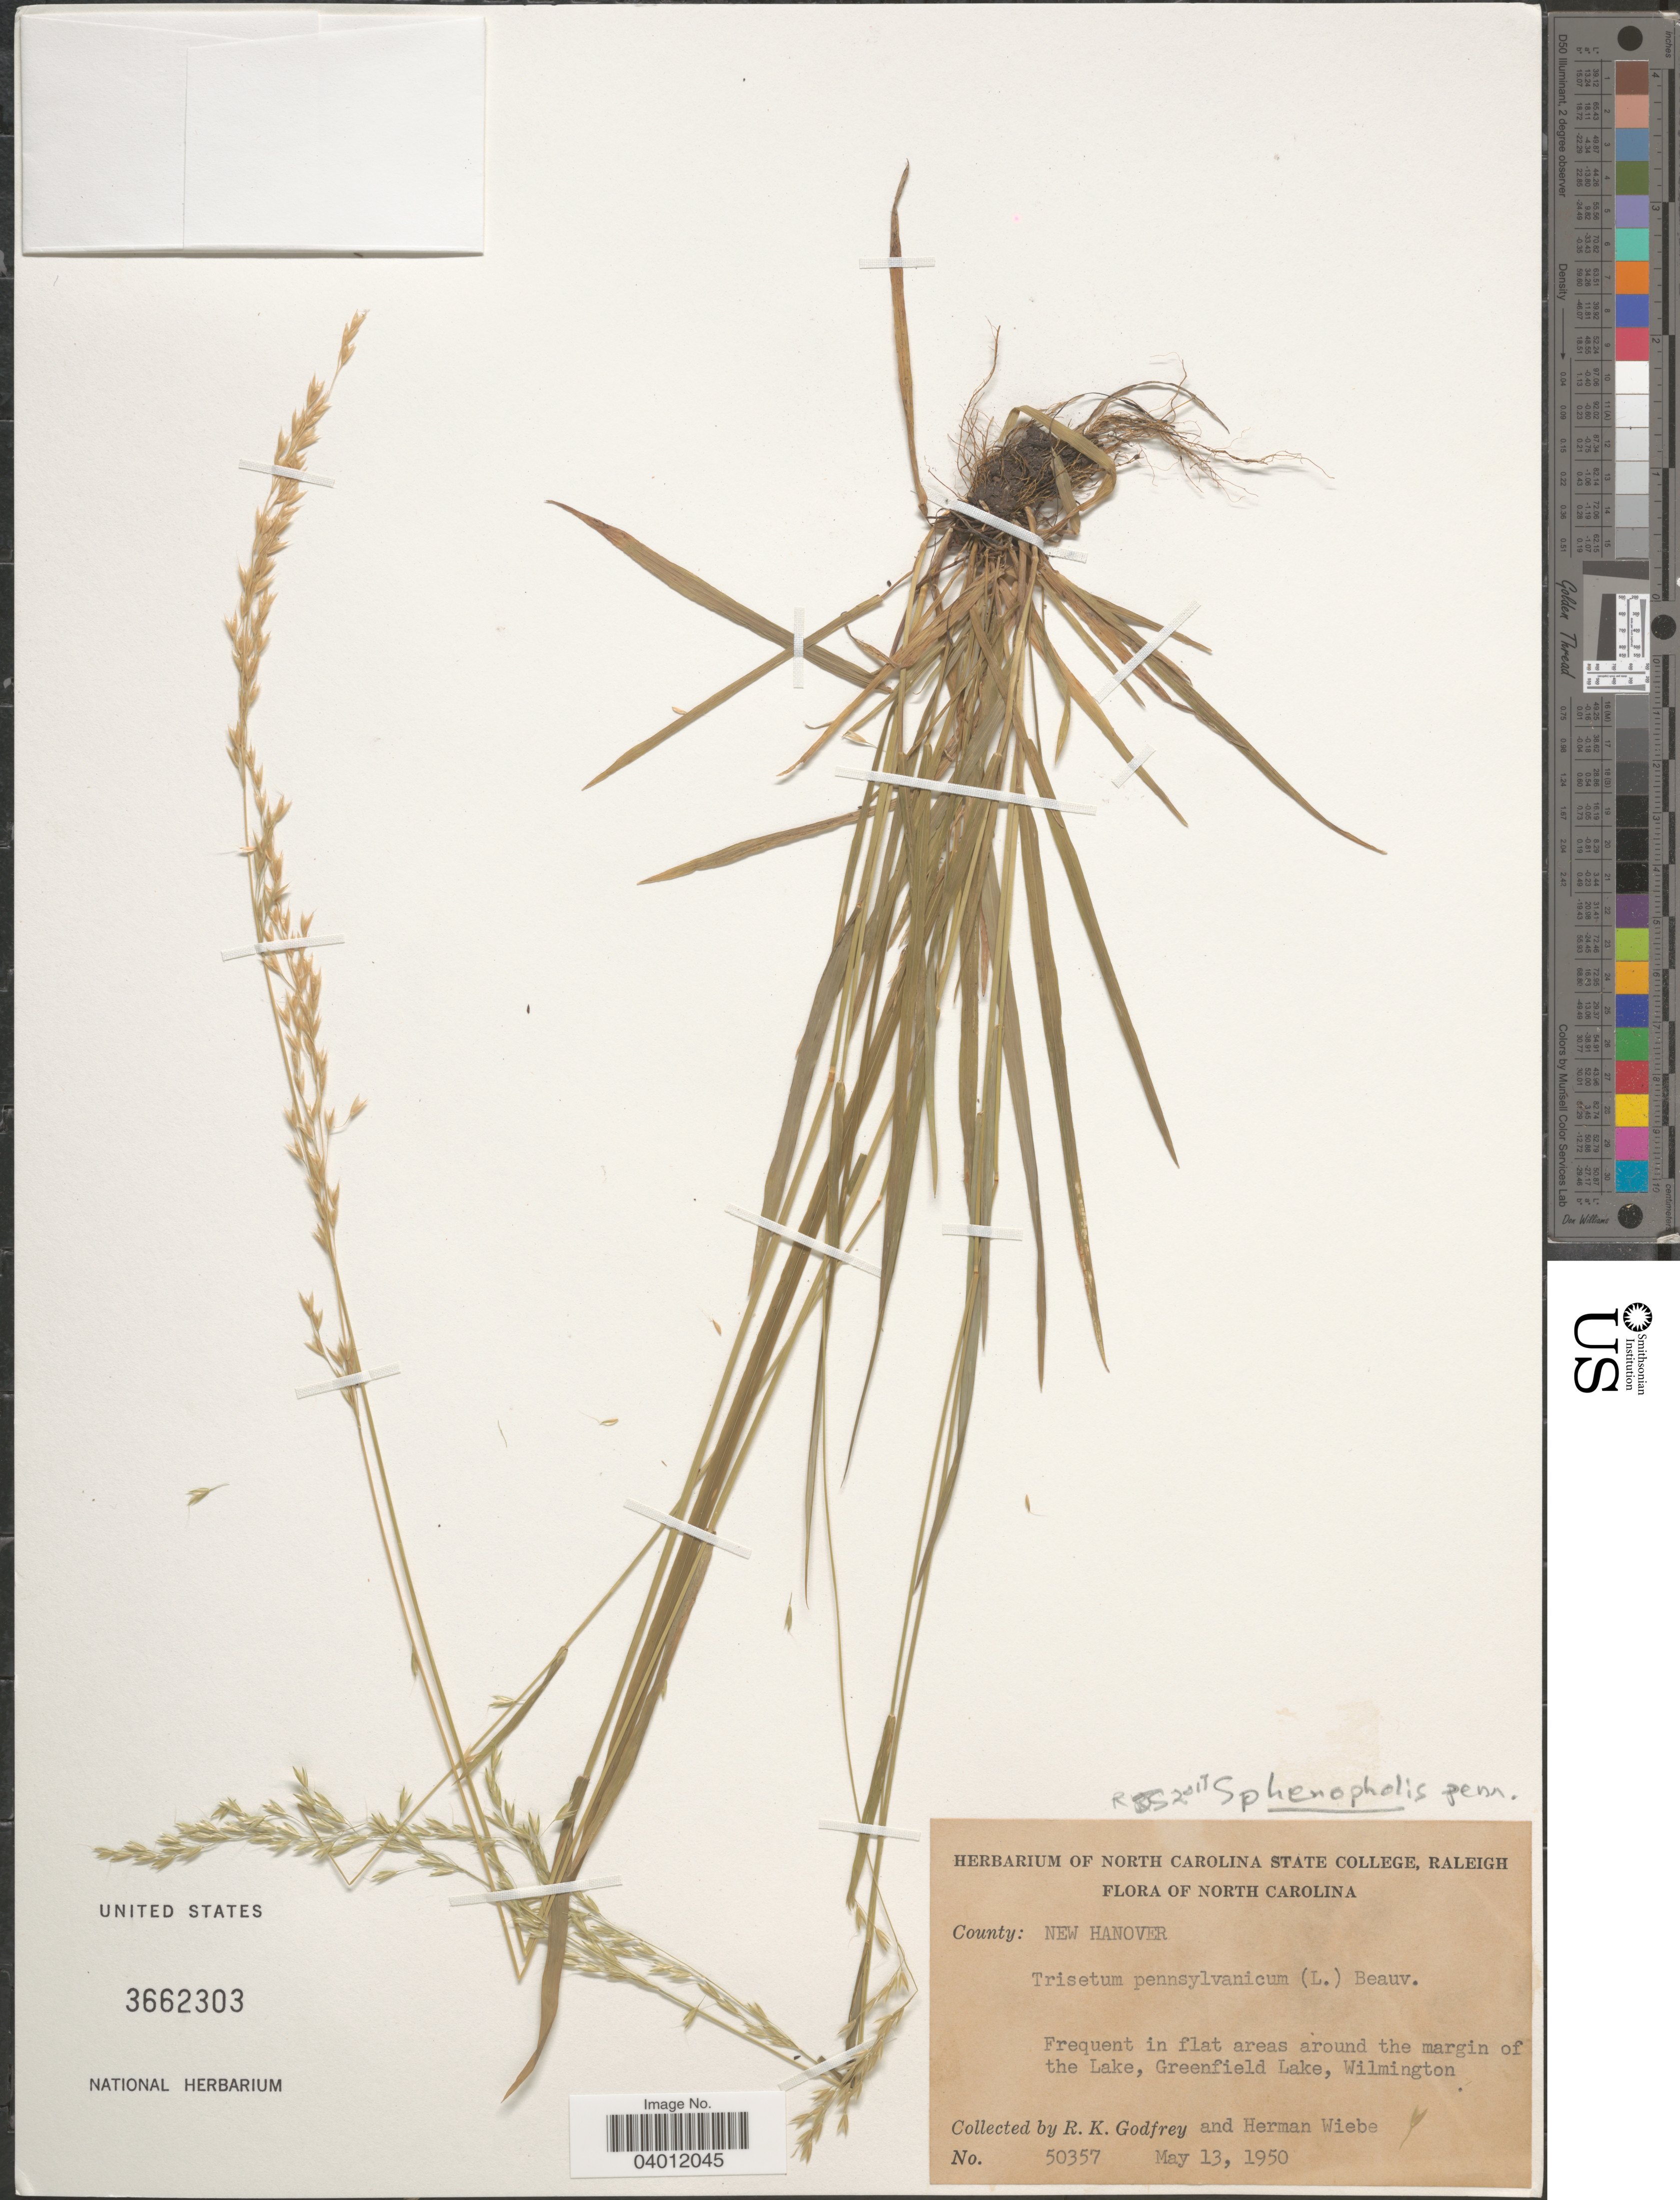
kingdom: Plantae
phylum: Tracheophyta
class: Liliopsida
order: Poales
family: Poaceae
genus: Sphenopholis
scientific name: Sphenopholis pensylvanica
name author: (L.) Hitchc.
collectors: R. K. Godfrey & H. Wiebe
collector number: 50357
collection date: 1950-05-13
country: United States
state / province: North Carolina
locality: County; New Hanover. Frequent in flat areas around the margin of the Lake, Greenfield Lake, Wilmington.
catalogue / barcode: US 3662303